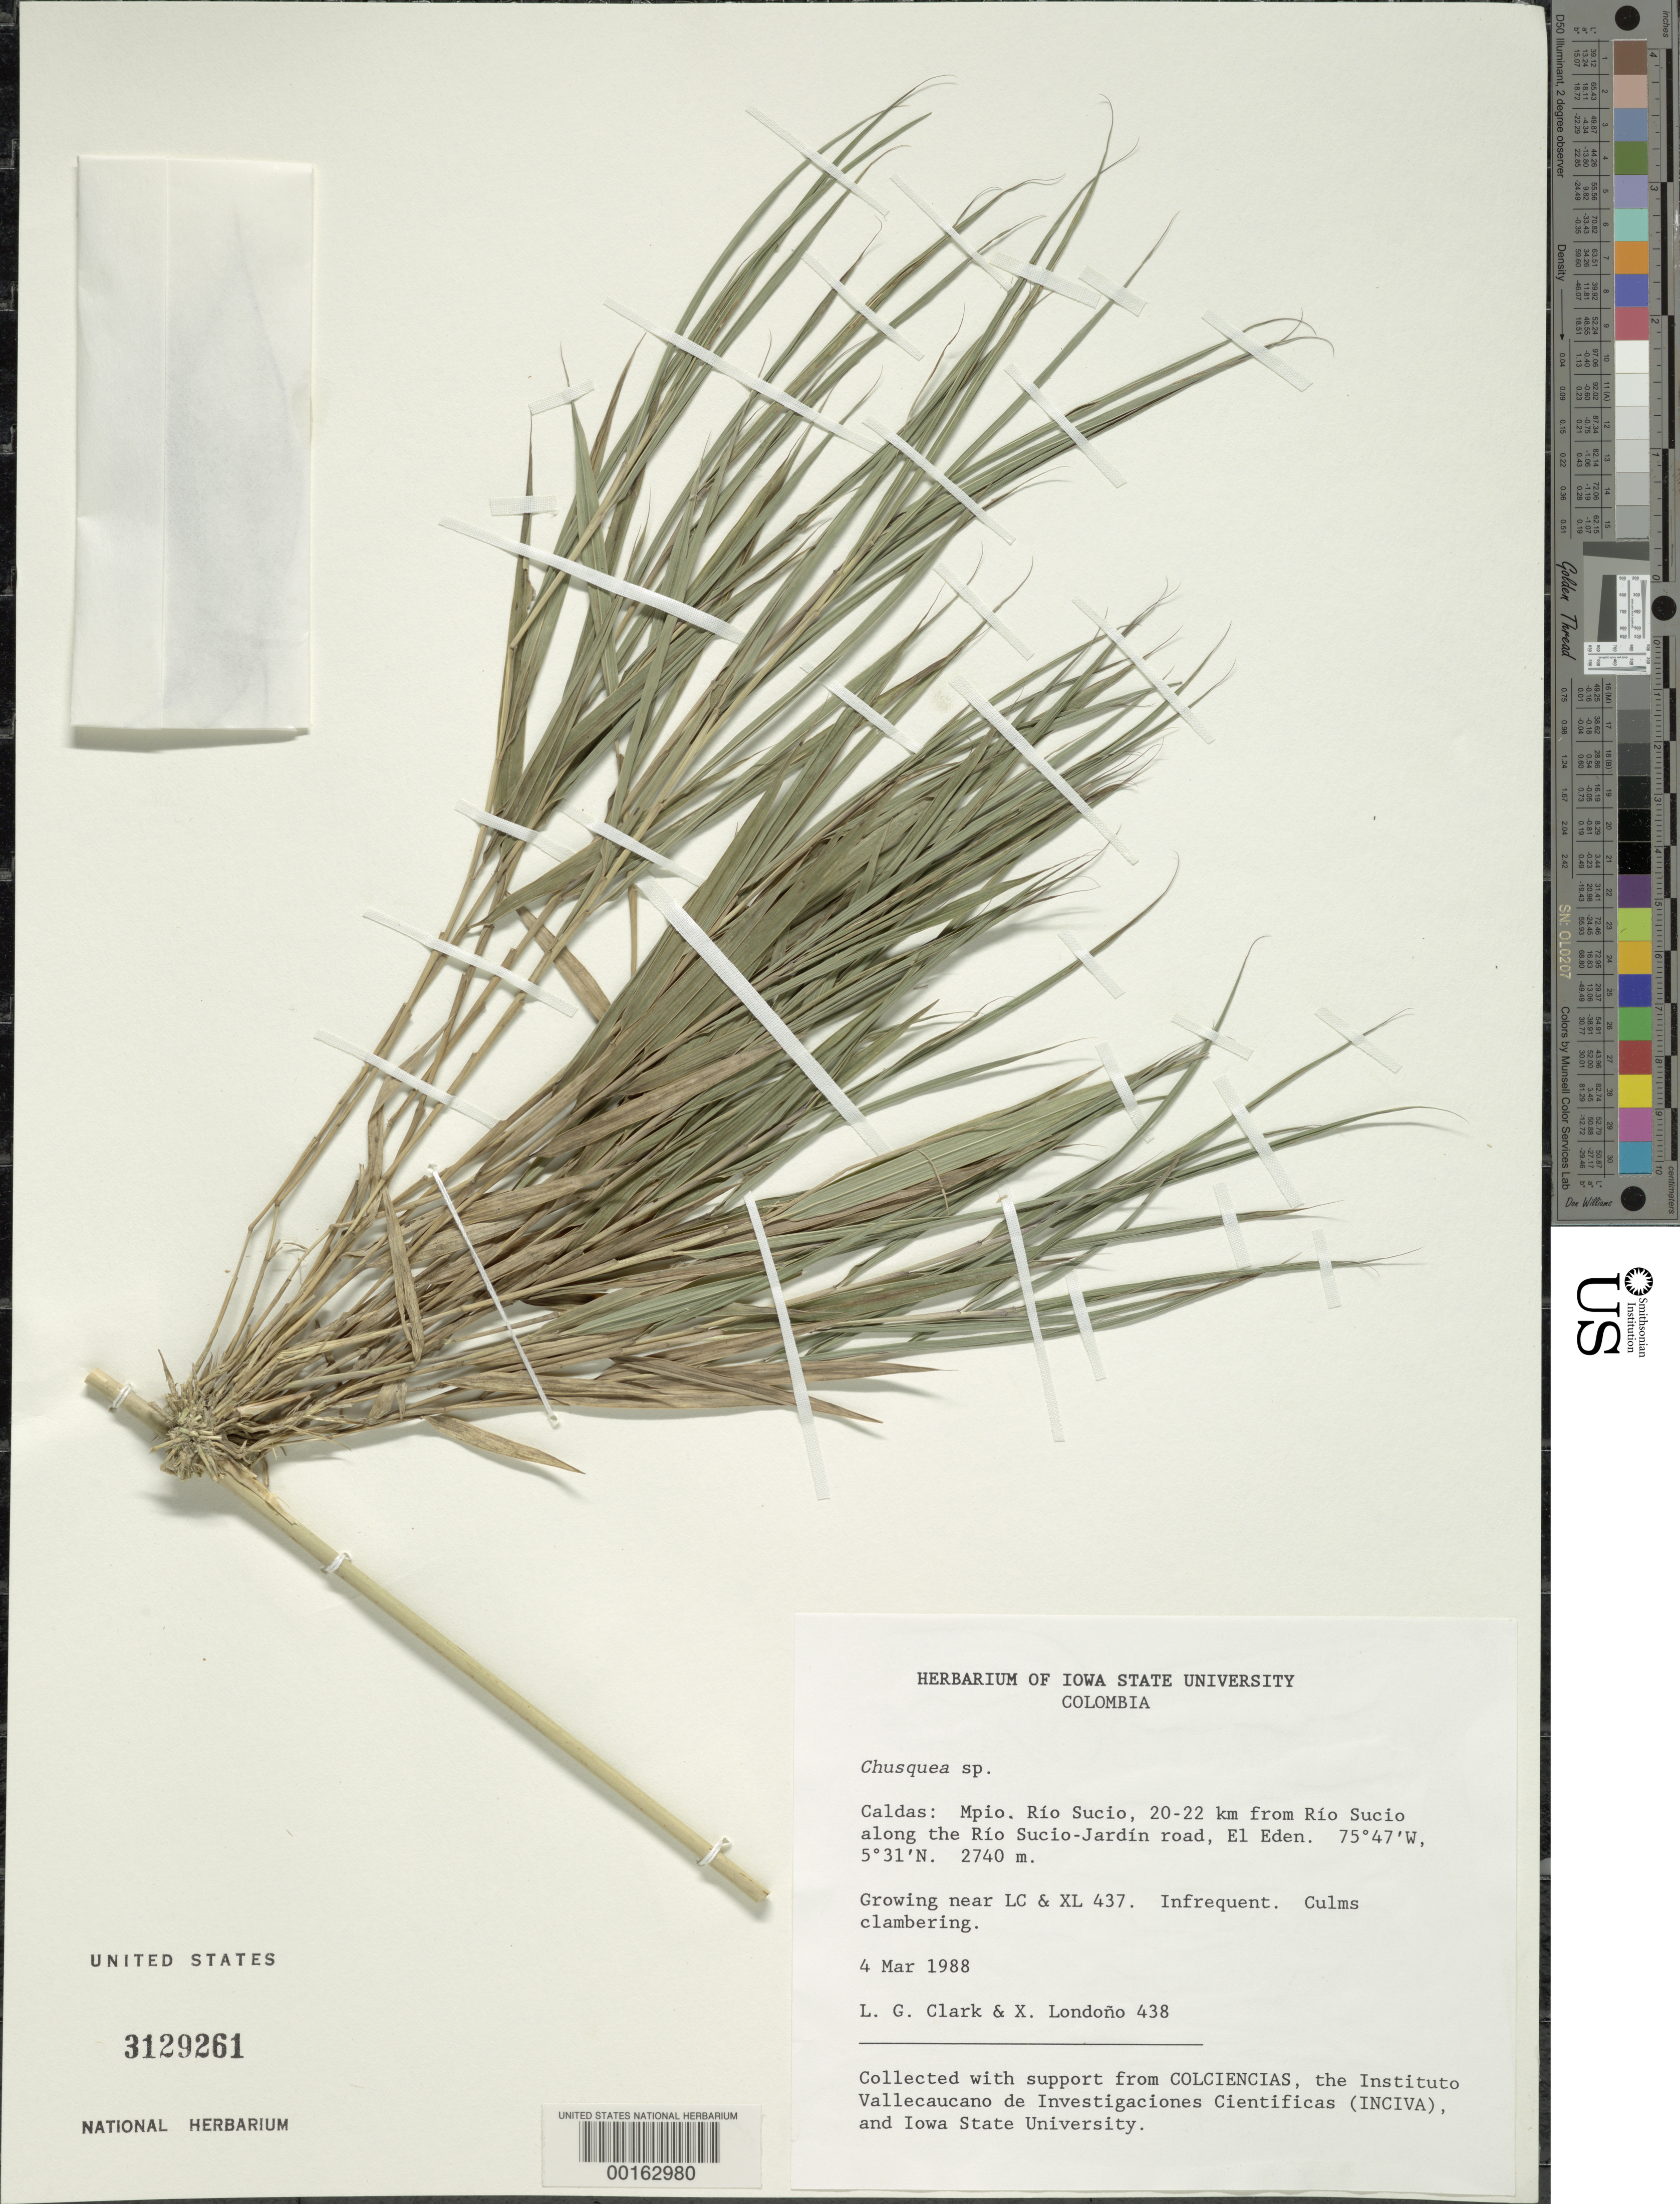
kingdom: Plantae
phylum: Tracheophyta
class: Liliopsida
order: Poales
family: Poaceae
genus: Chusquea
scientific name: Chusquea sp.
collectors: L. G. Clark & X. Londoño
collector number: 438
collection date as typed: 04 Mar 1988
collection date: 1988-03-04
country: Colombia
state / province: Caldas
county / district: Ríosucio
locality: Mun. Rio Sucio, Rio Sucio-Jardin road, El Eden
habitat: Growing near lc and xl 437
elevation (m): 2740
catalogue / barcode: US 3129261